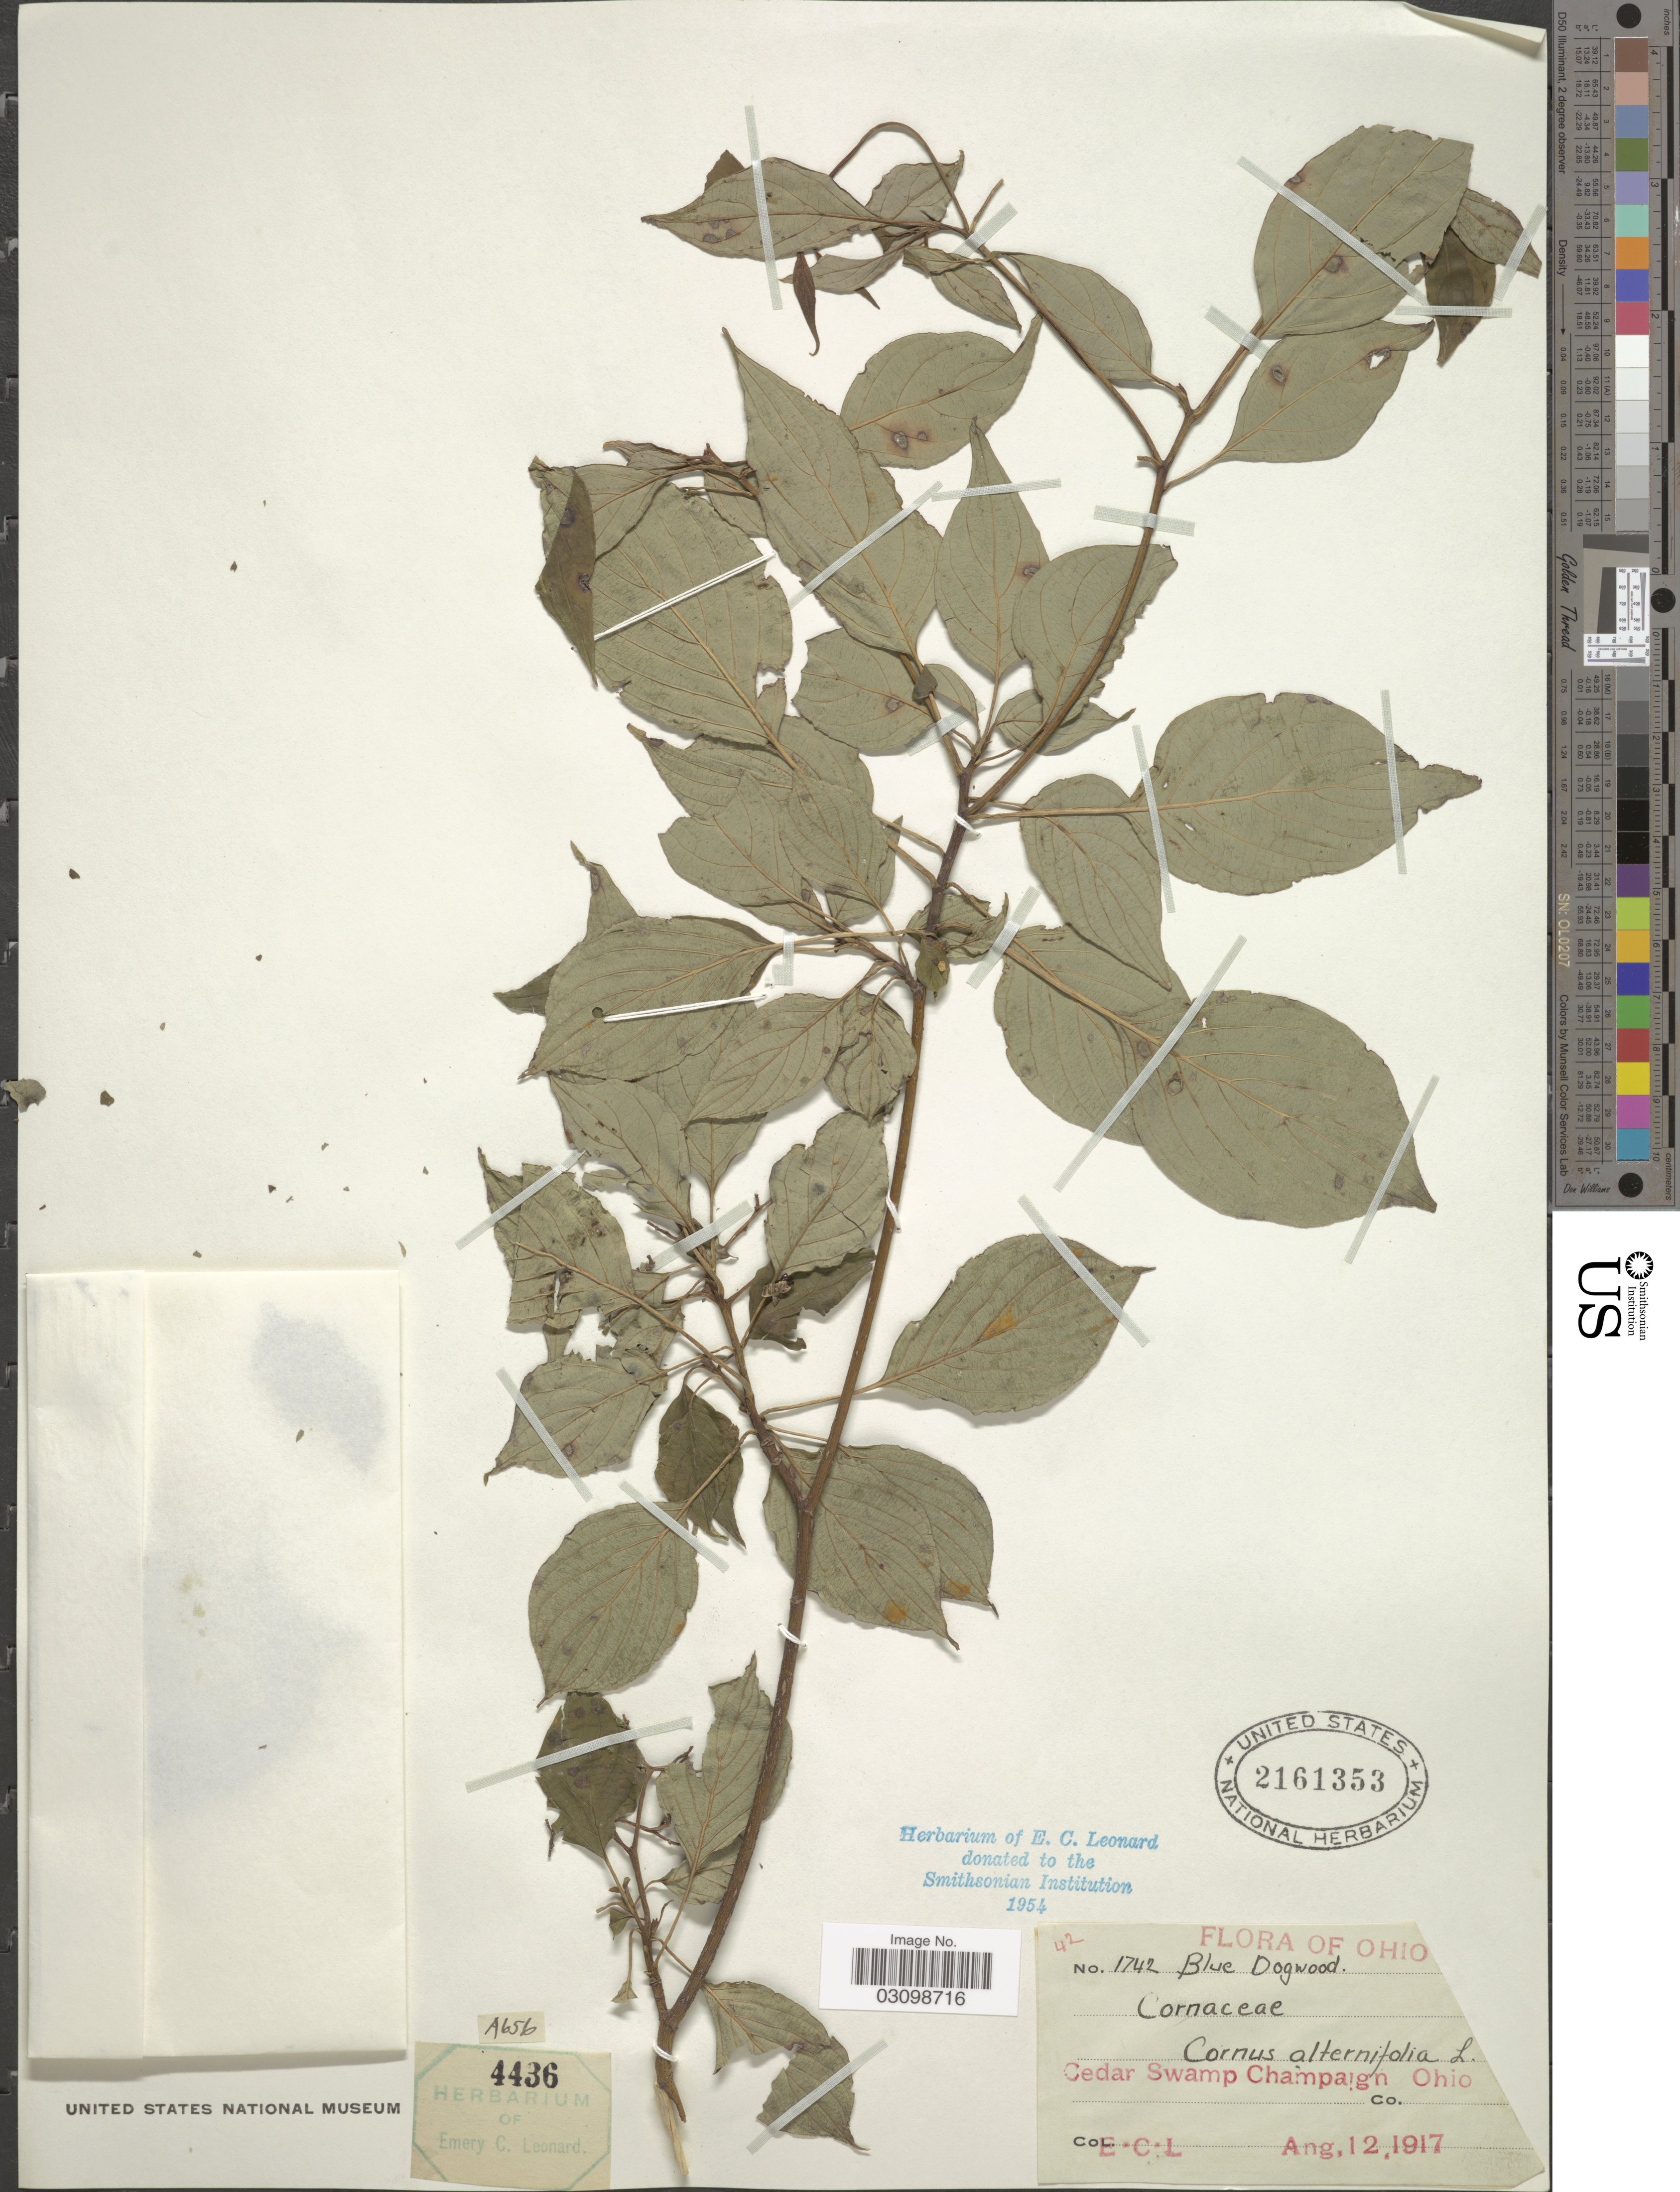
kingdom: Plantae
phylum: Tracheophyta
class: Magnoliopsida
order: Cornales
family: Cornaceae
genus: Cornus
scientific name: Cornus alternifolia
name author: L.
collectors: E. C. Leonard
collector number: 1742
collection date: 1917-08-12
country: United States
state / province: Ohio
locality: Cedar Swamp Champaign.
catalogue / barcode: US 2161353